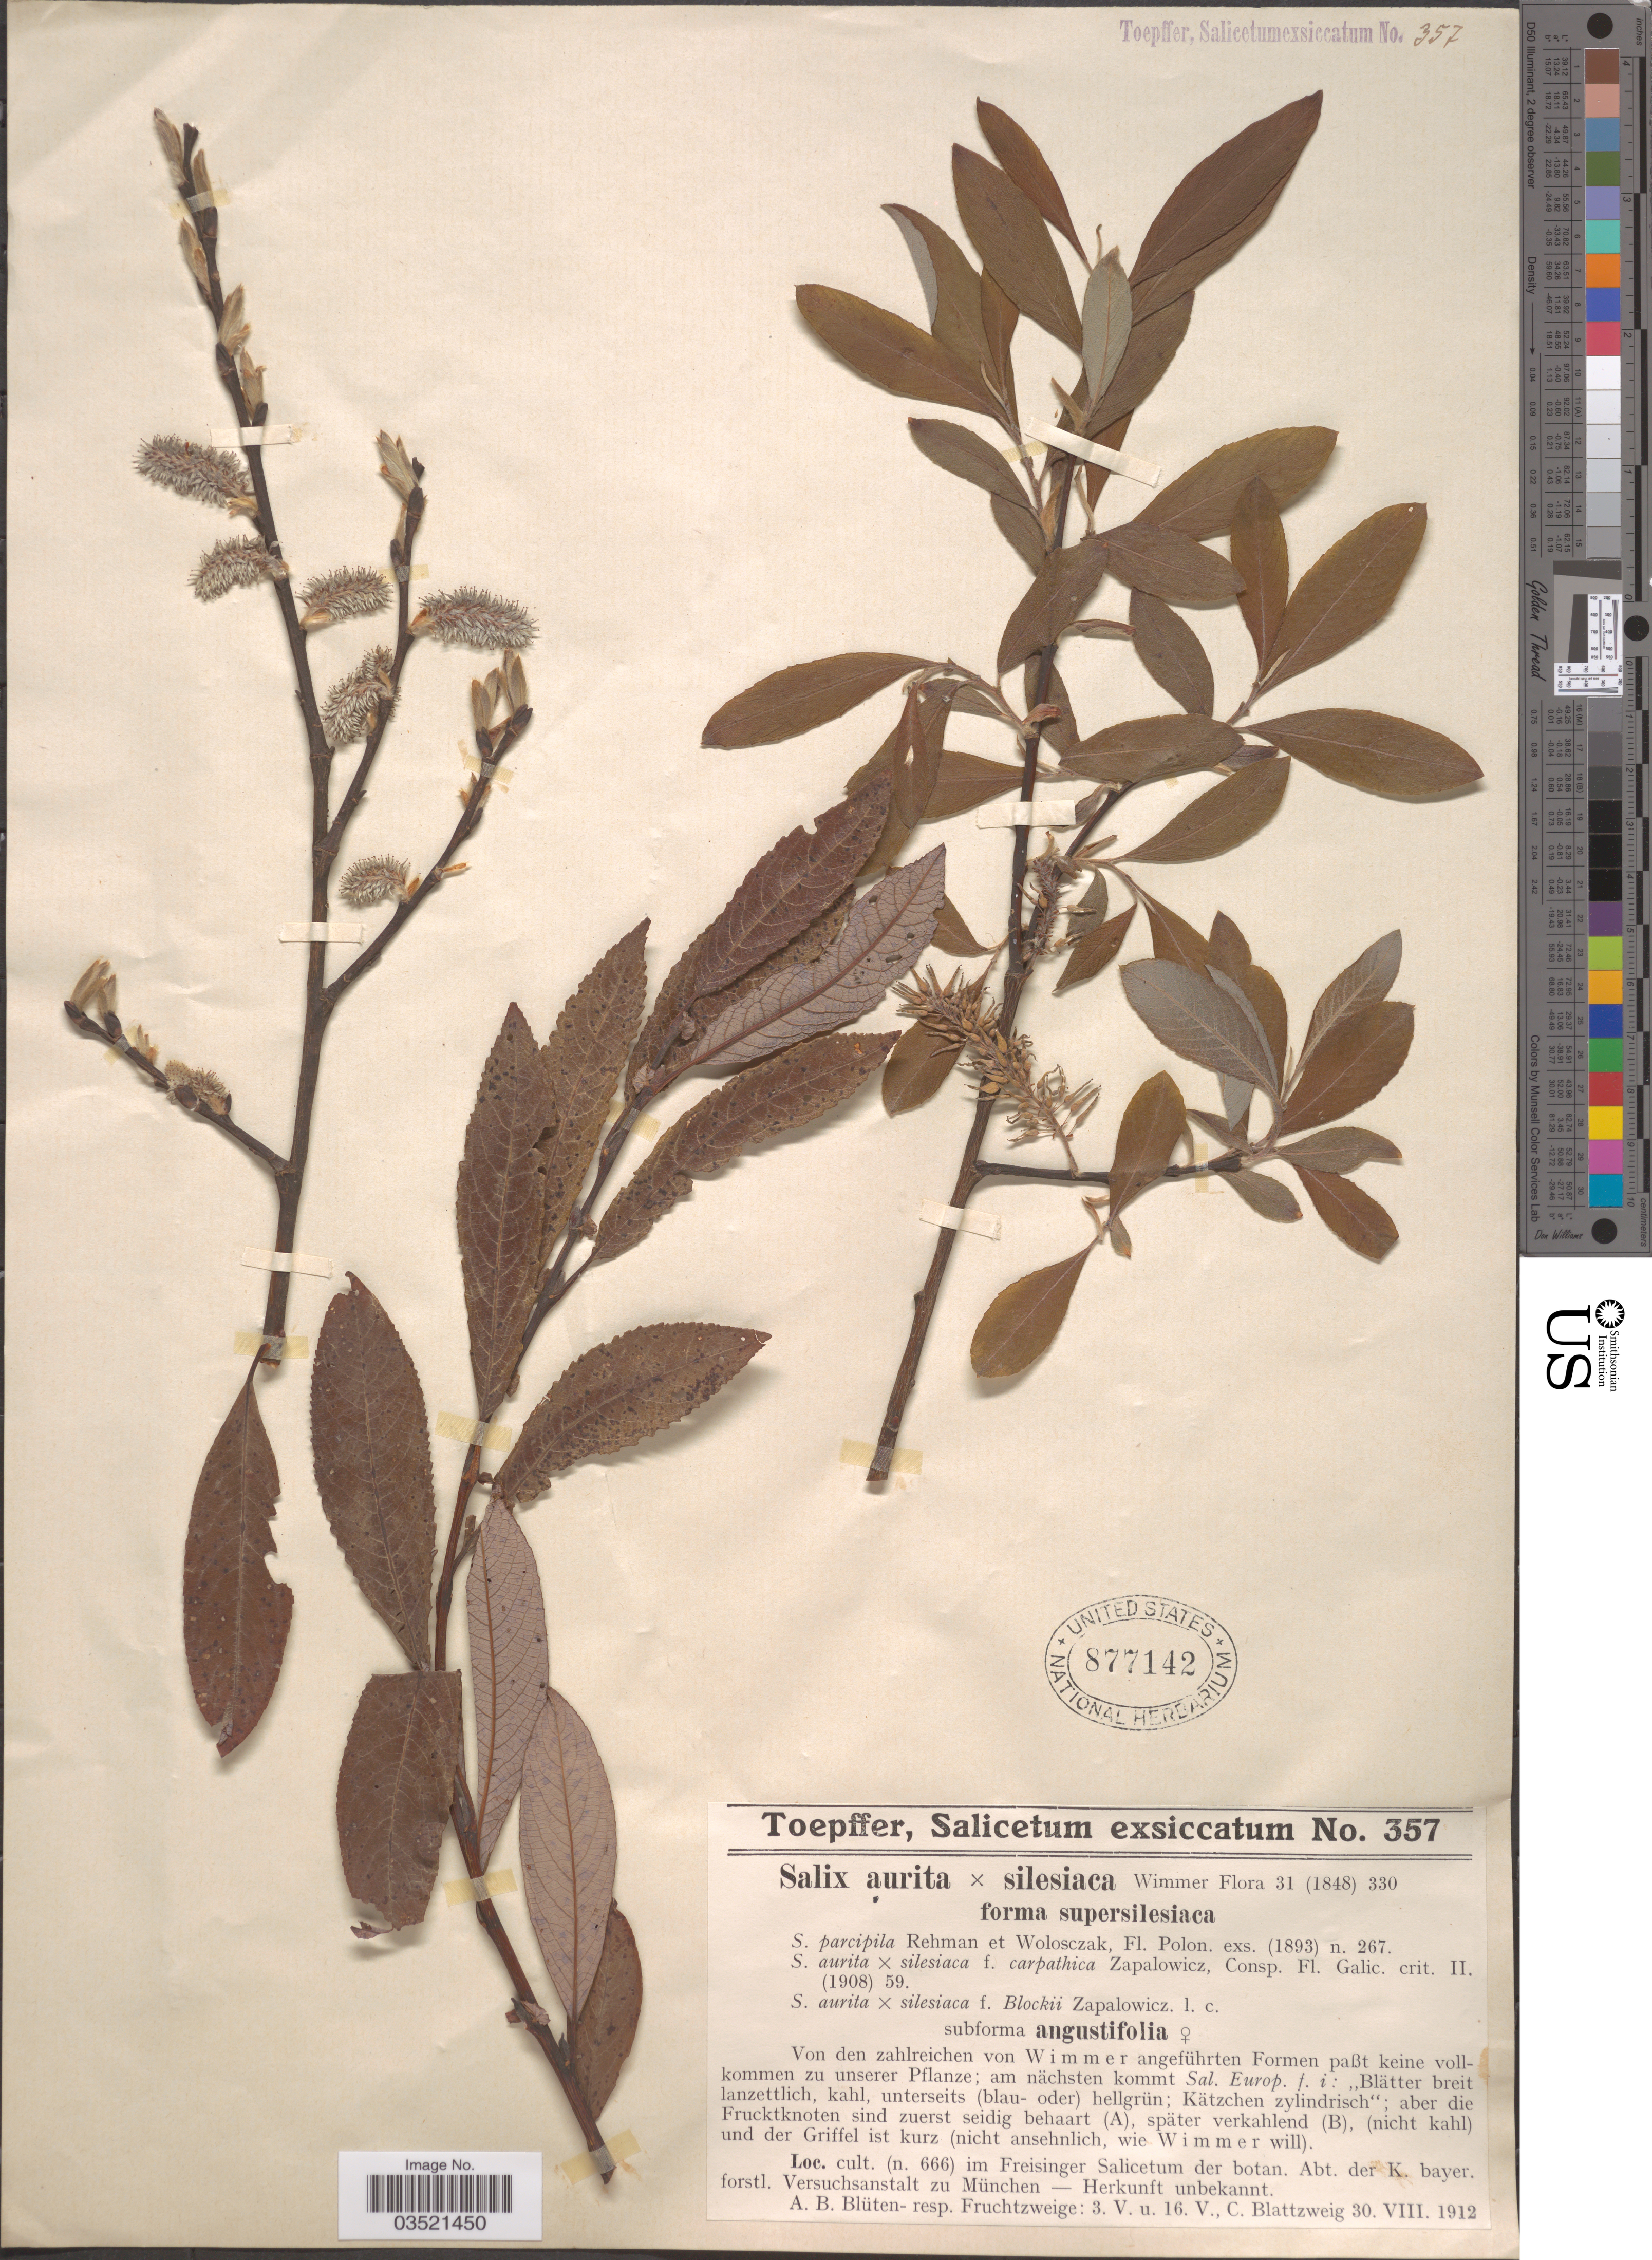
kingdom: Plantae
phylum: Tracheophyta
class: Magnoliopsida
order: Malpighiales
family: Salicaceae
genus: Salix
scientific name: Salix aurita x S. silesiaca f. supersilesiaca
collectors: A. Toepffer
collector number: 357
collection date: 1912-05-03/1912-08-30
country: Germany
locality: Cult. (n. 666) im Freisinger Salicetum der botan. Abt. der K. bayer. forstl. Versuchsanstalt zu München.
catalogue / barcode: US 877142